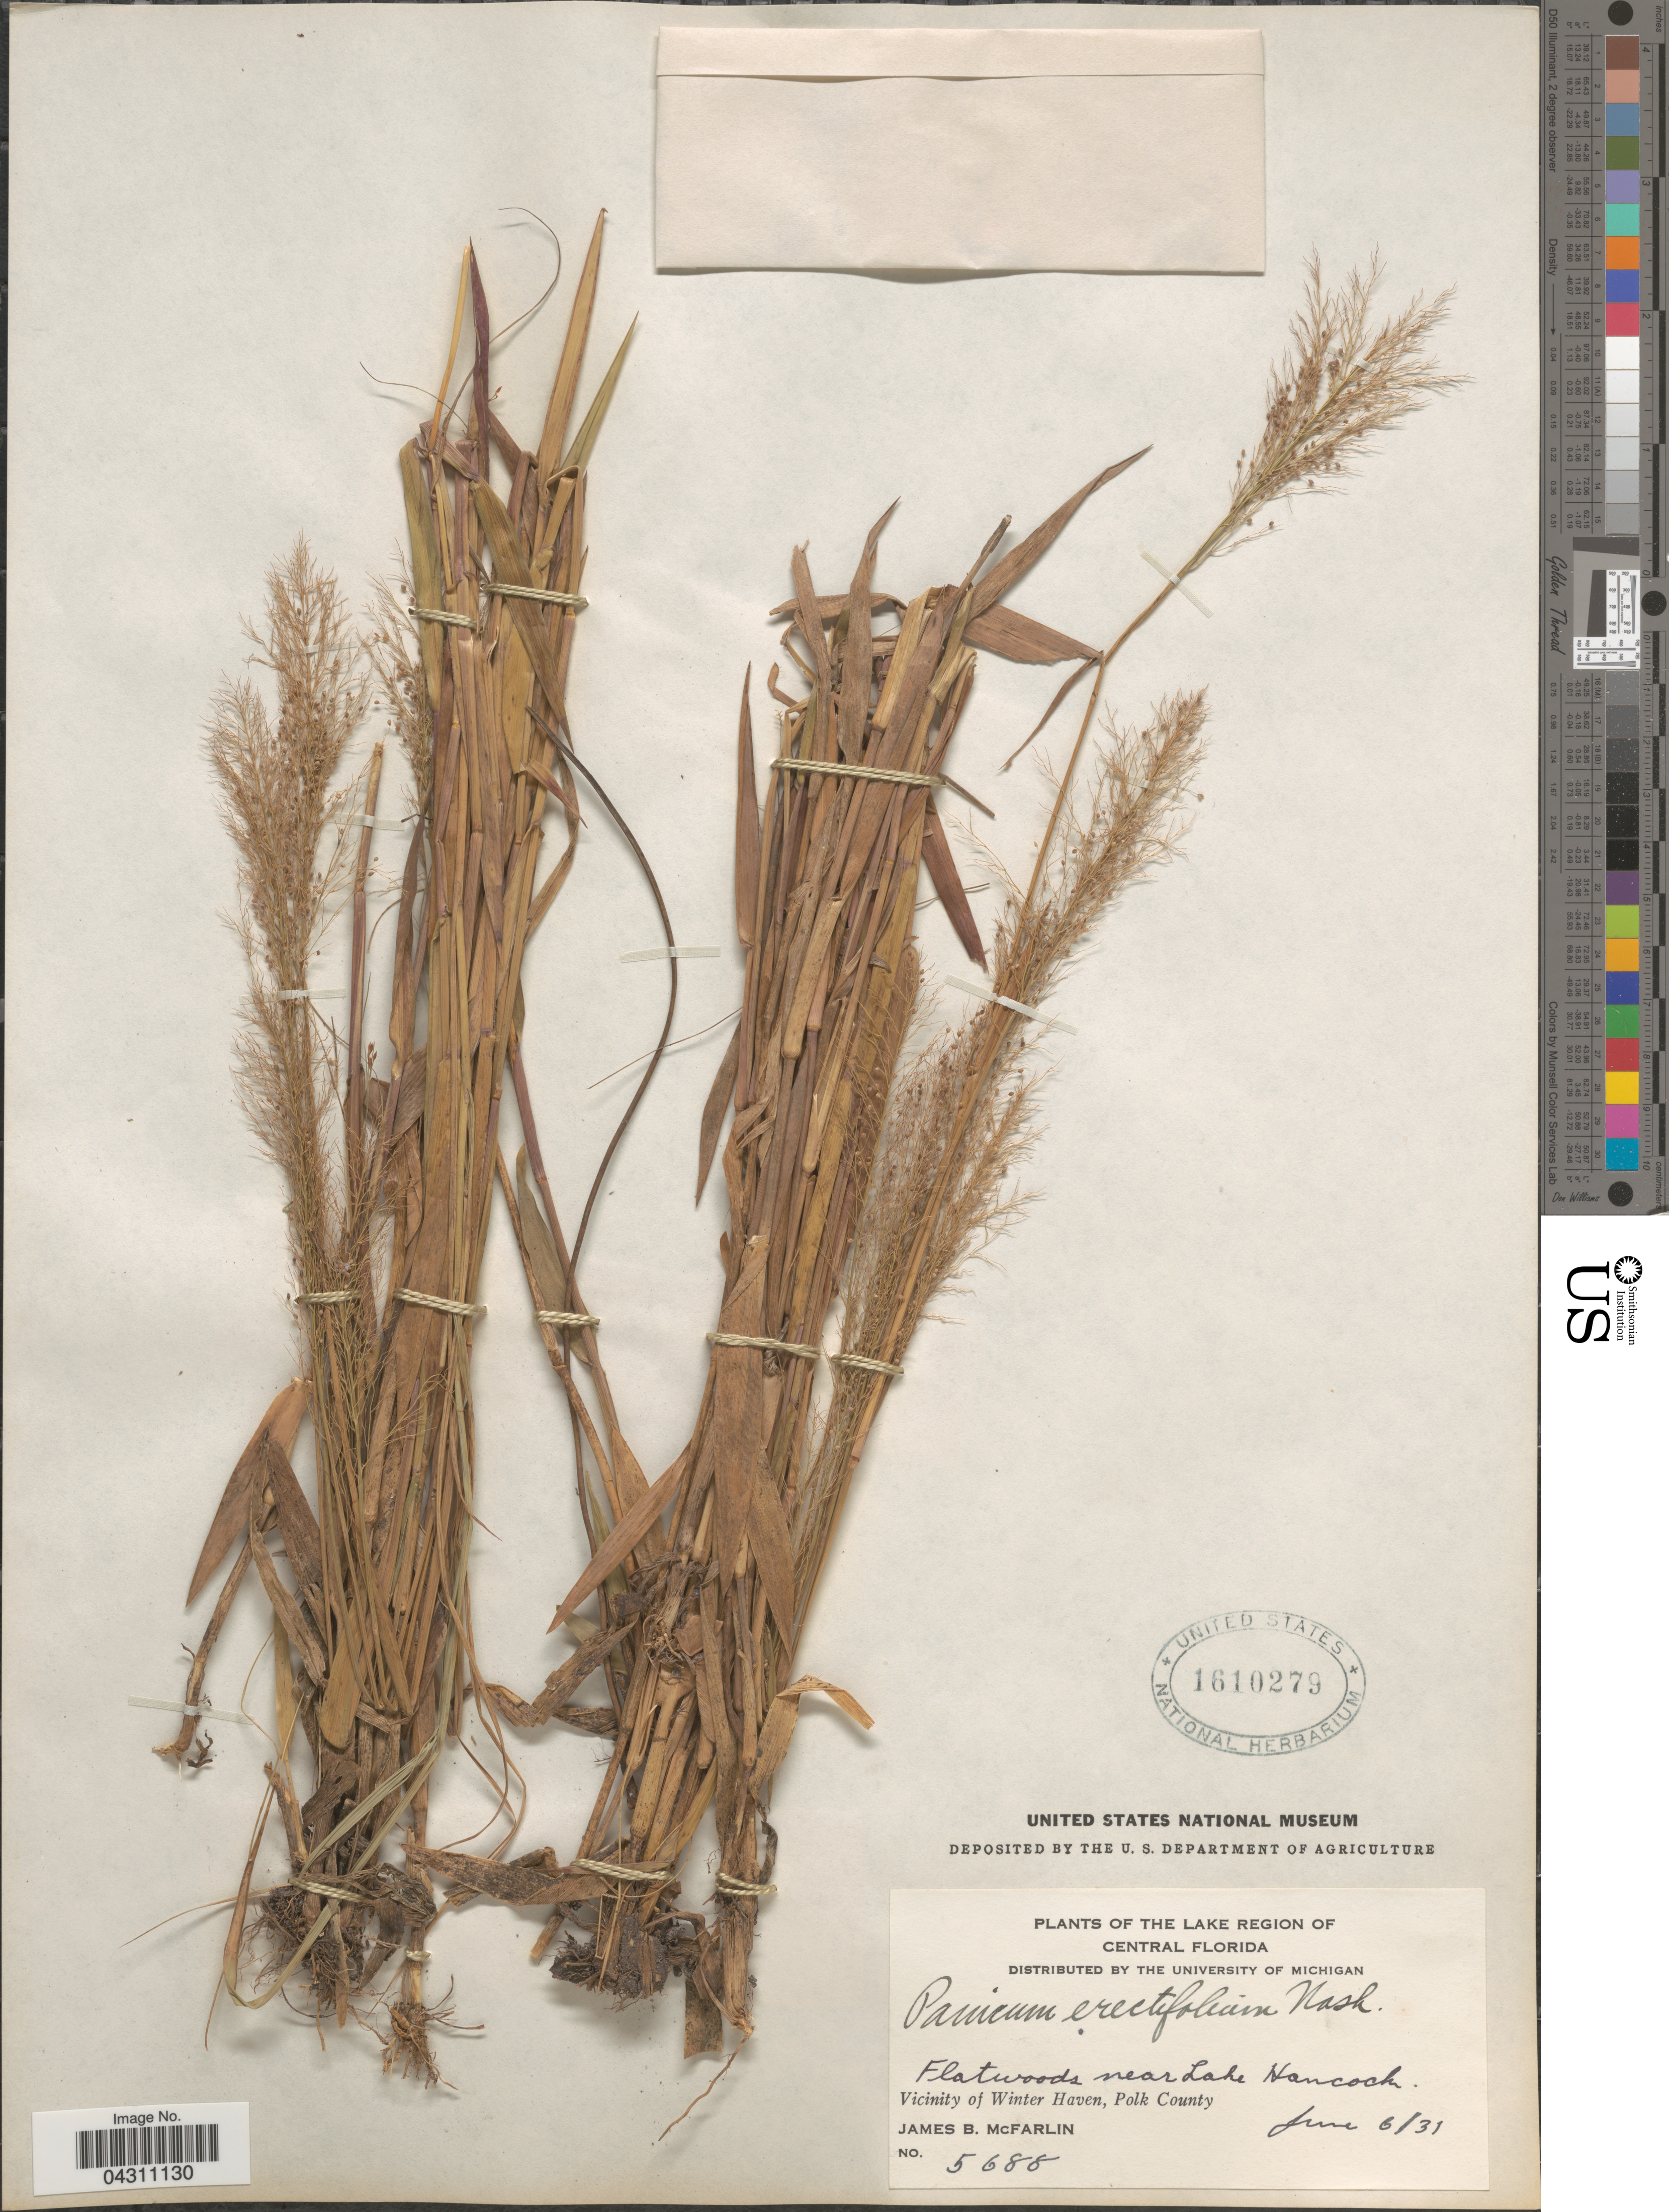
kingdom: Plantae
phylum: Tracheophyta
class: Liliopsida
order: Poales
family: Poaceae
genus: Dichanthelium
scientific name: Dichanthelium sphaerocarpon var. floridanum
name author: (Vasey) Davidse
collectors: J. McFarlin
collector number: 5688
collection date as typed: Transcribed d/m/y: 6/6/31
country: United States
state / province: Florida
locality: Lake Region of Central Florida. Flatwoods near Lake Hancock. Vicinity of Winter Haven, Polk County.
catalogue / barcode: US 1610279